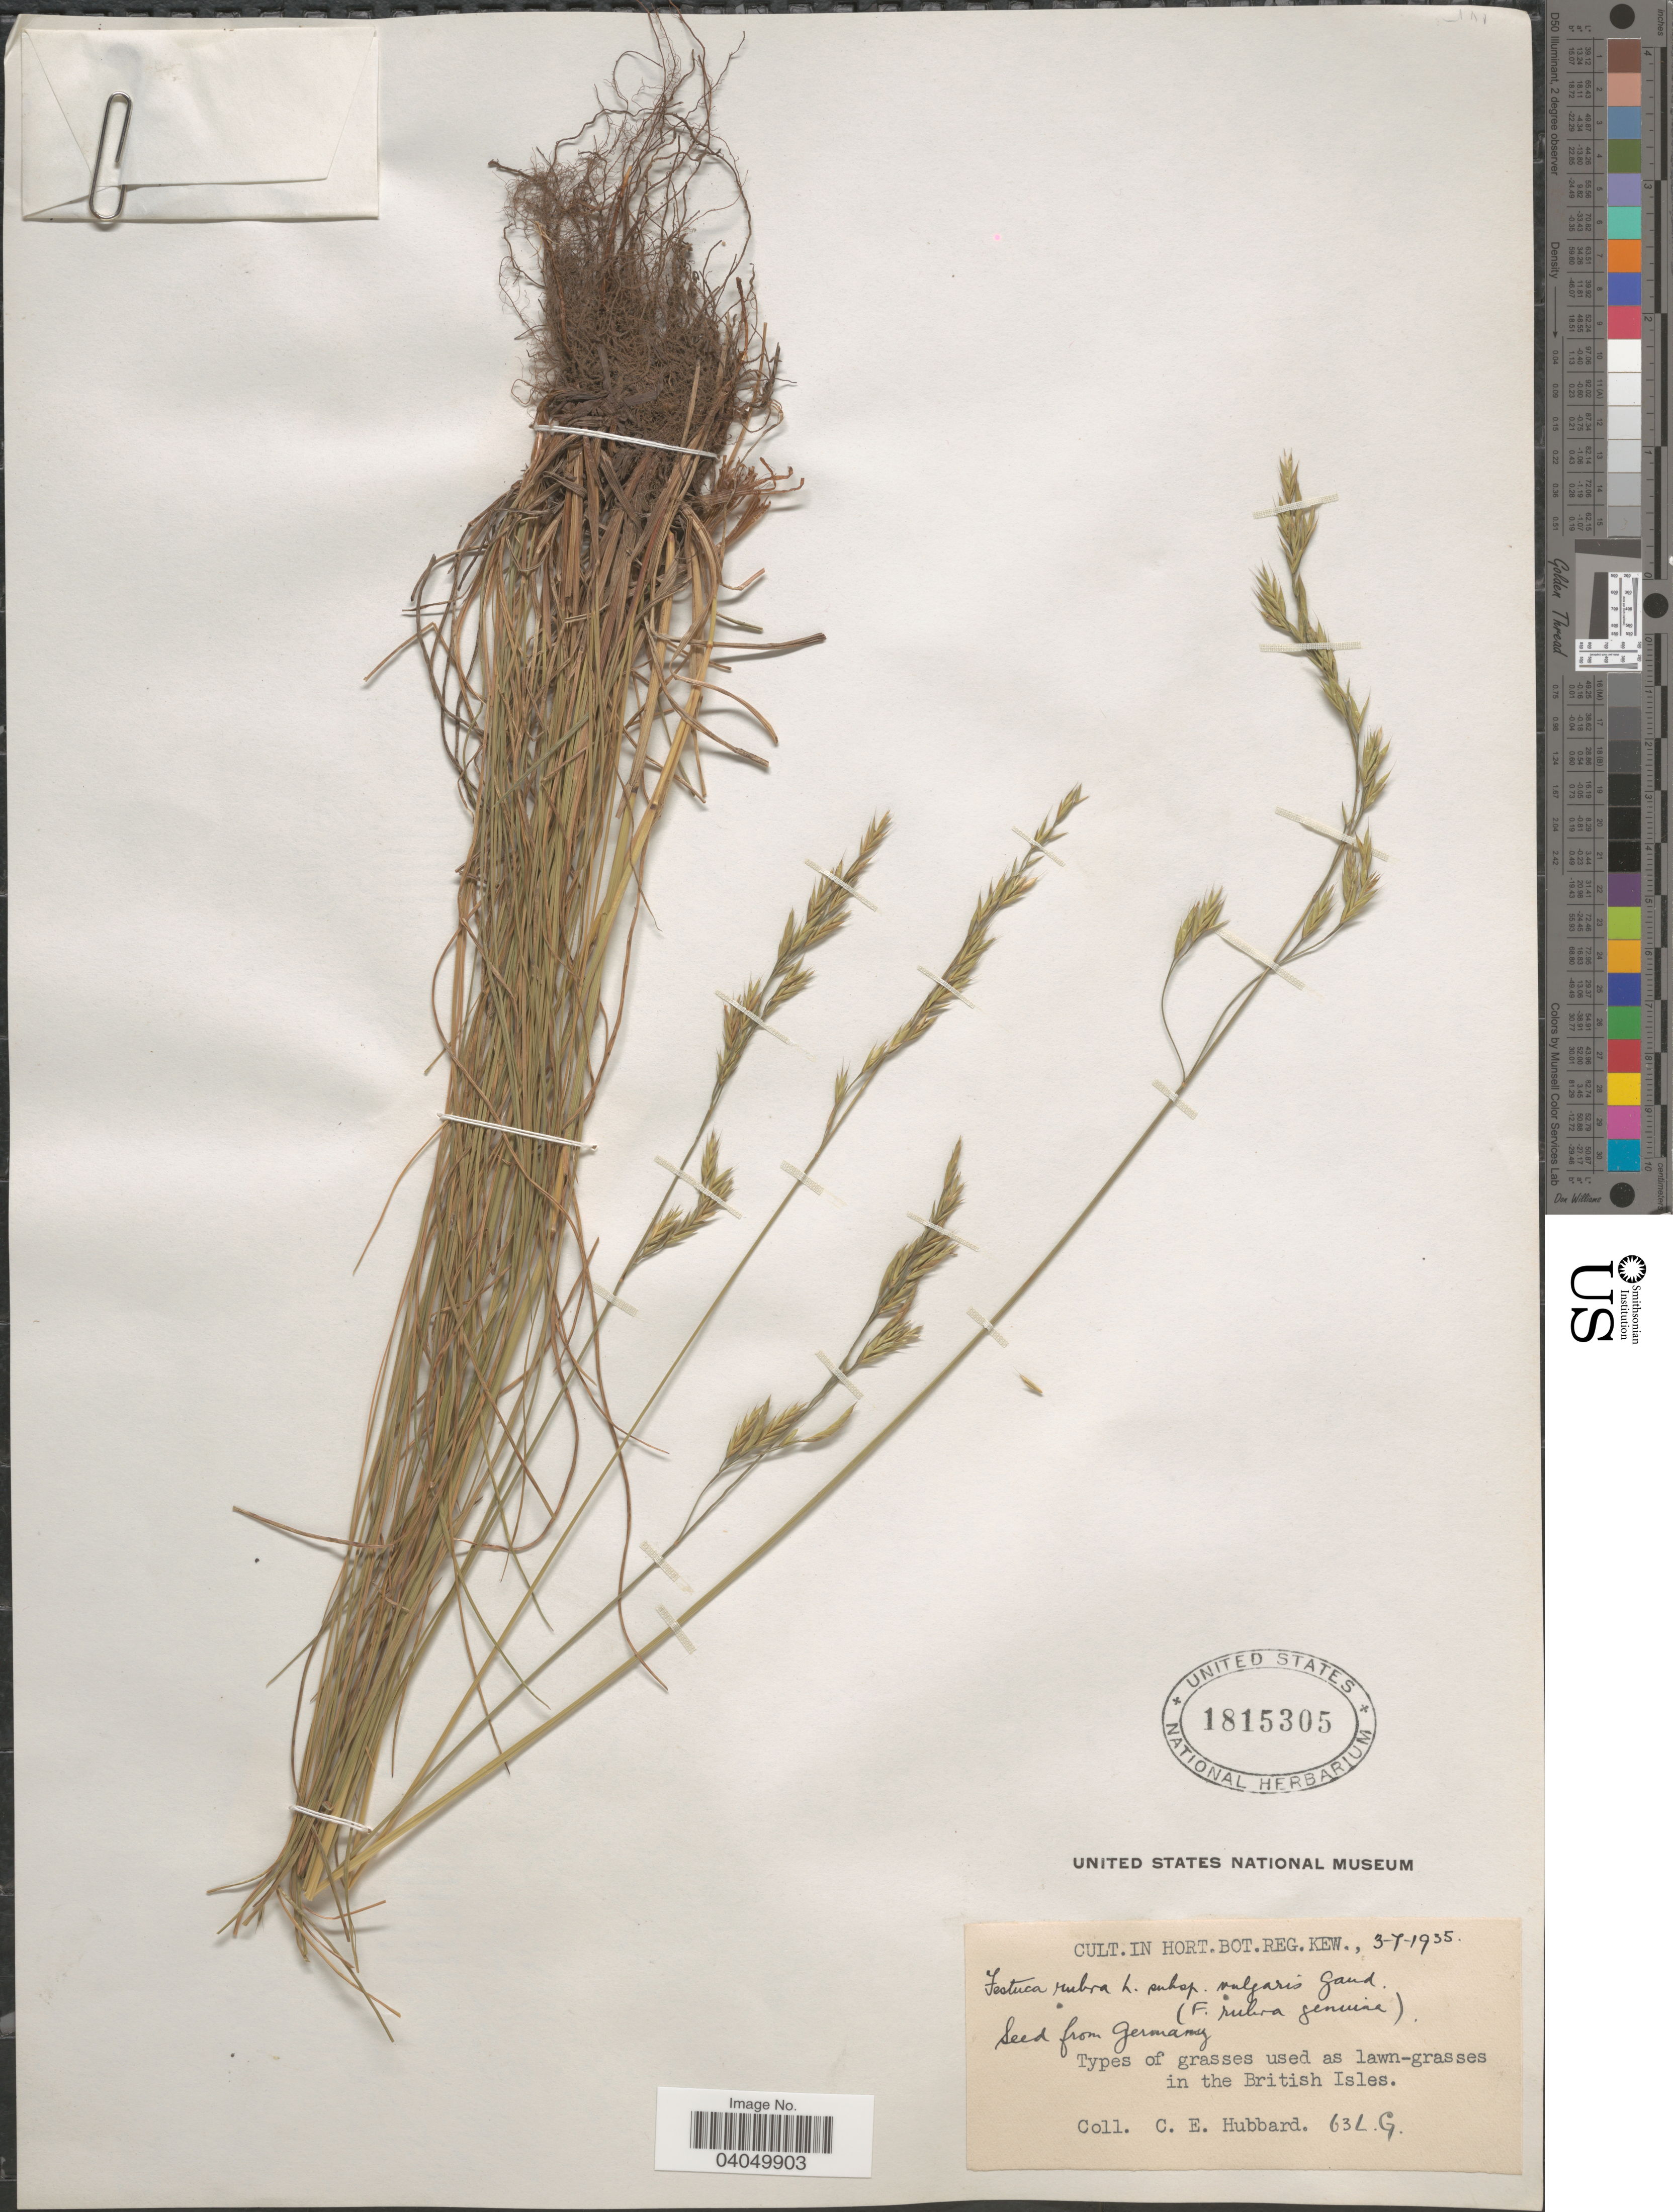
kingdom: Plantae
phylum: Tracheophyta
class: Liliopsida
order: Poales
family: Poaceae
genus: Festuca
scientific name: Festuca rubra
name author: L.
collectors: C. E. Hubbard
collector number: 63L.G.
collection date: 1935-07-03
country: United Kingdom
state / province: England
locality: In Hort. Bot. Reg. Kew.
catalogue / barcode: US 1815305